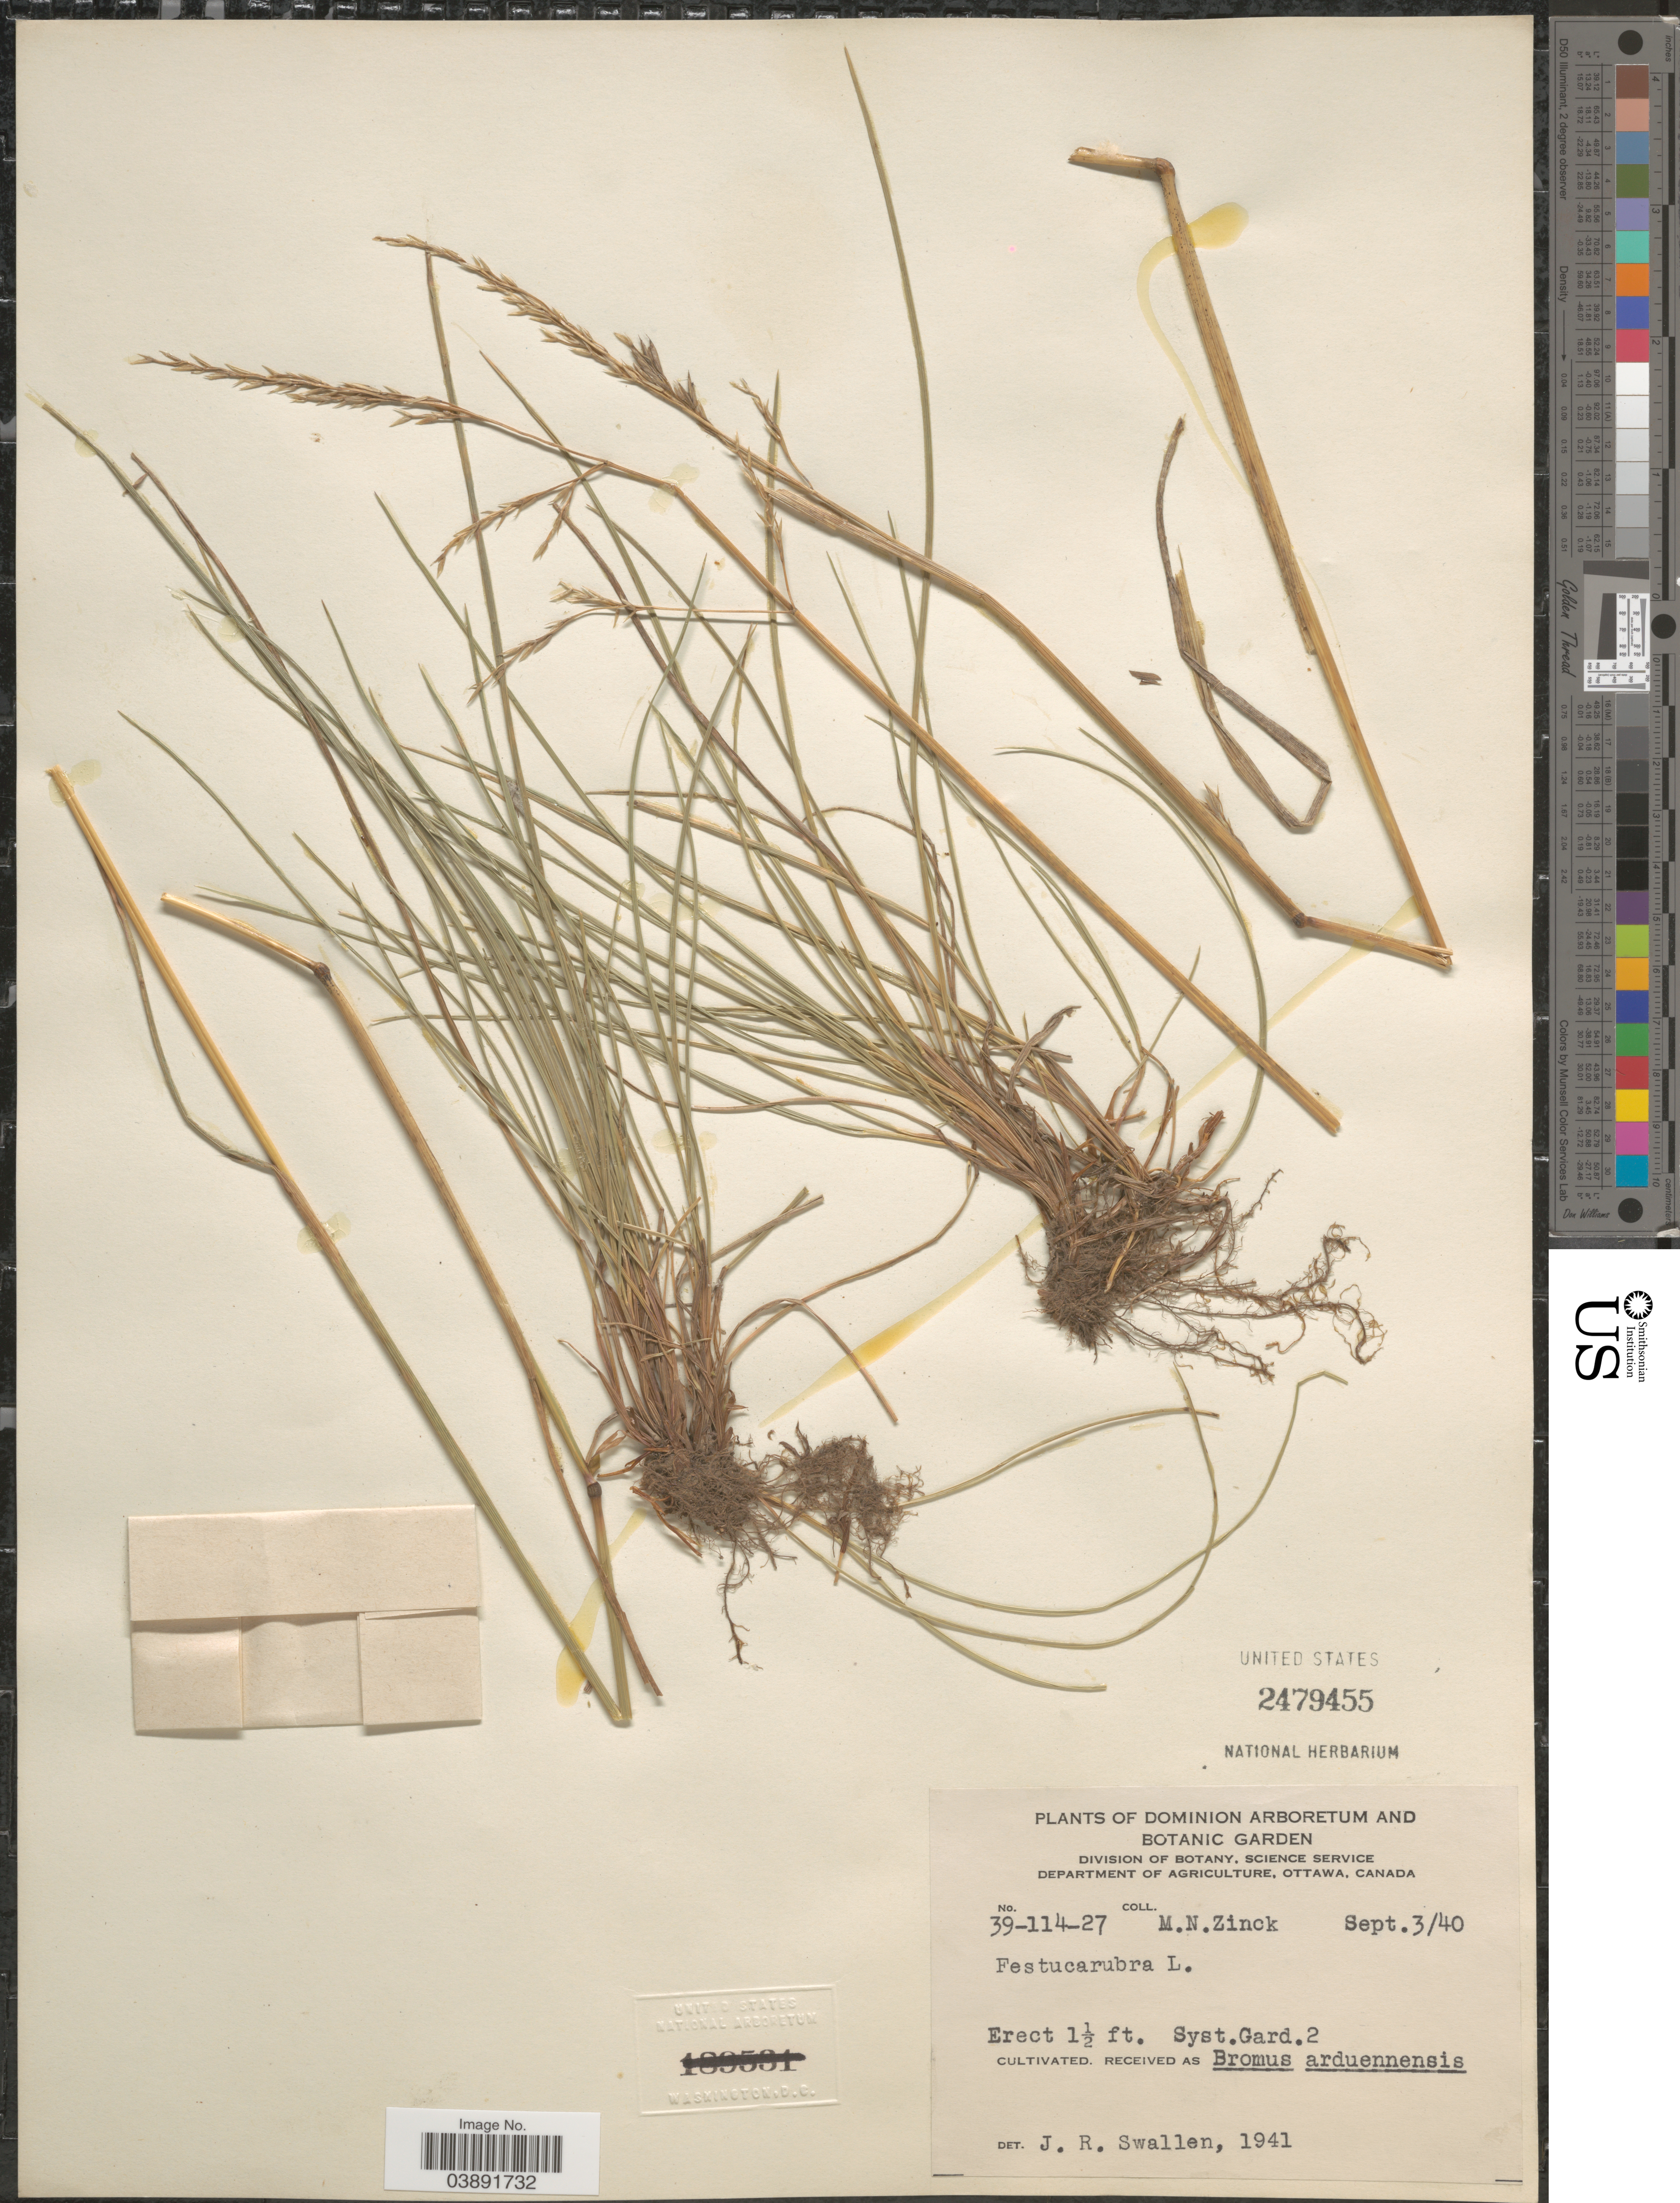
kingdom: Plantae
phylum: Tracheophyta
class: Liliopsida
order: Poales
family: Poaceae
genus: Festuca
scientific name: Festuca rubra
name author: L.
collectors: M. Zinck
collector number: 39-114-27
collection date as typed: Transcribed d/m/y: 3/9/40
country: Canada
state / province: Ontario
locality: Dominion Arboretum and Botanic Garden.Syst.Gard.2.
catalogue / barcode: US 2479455